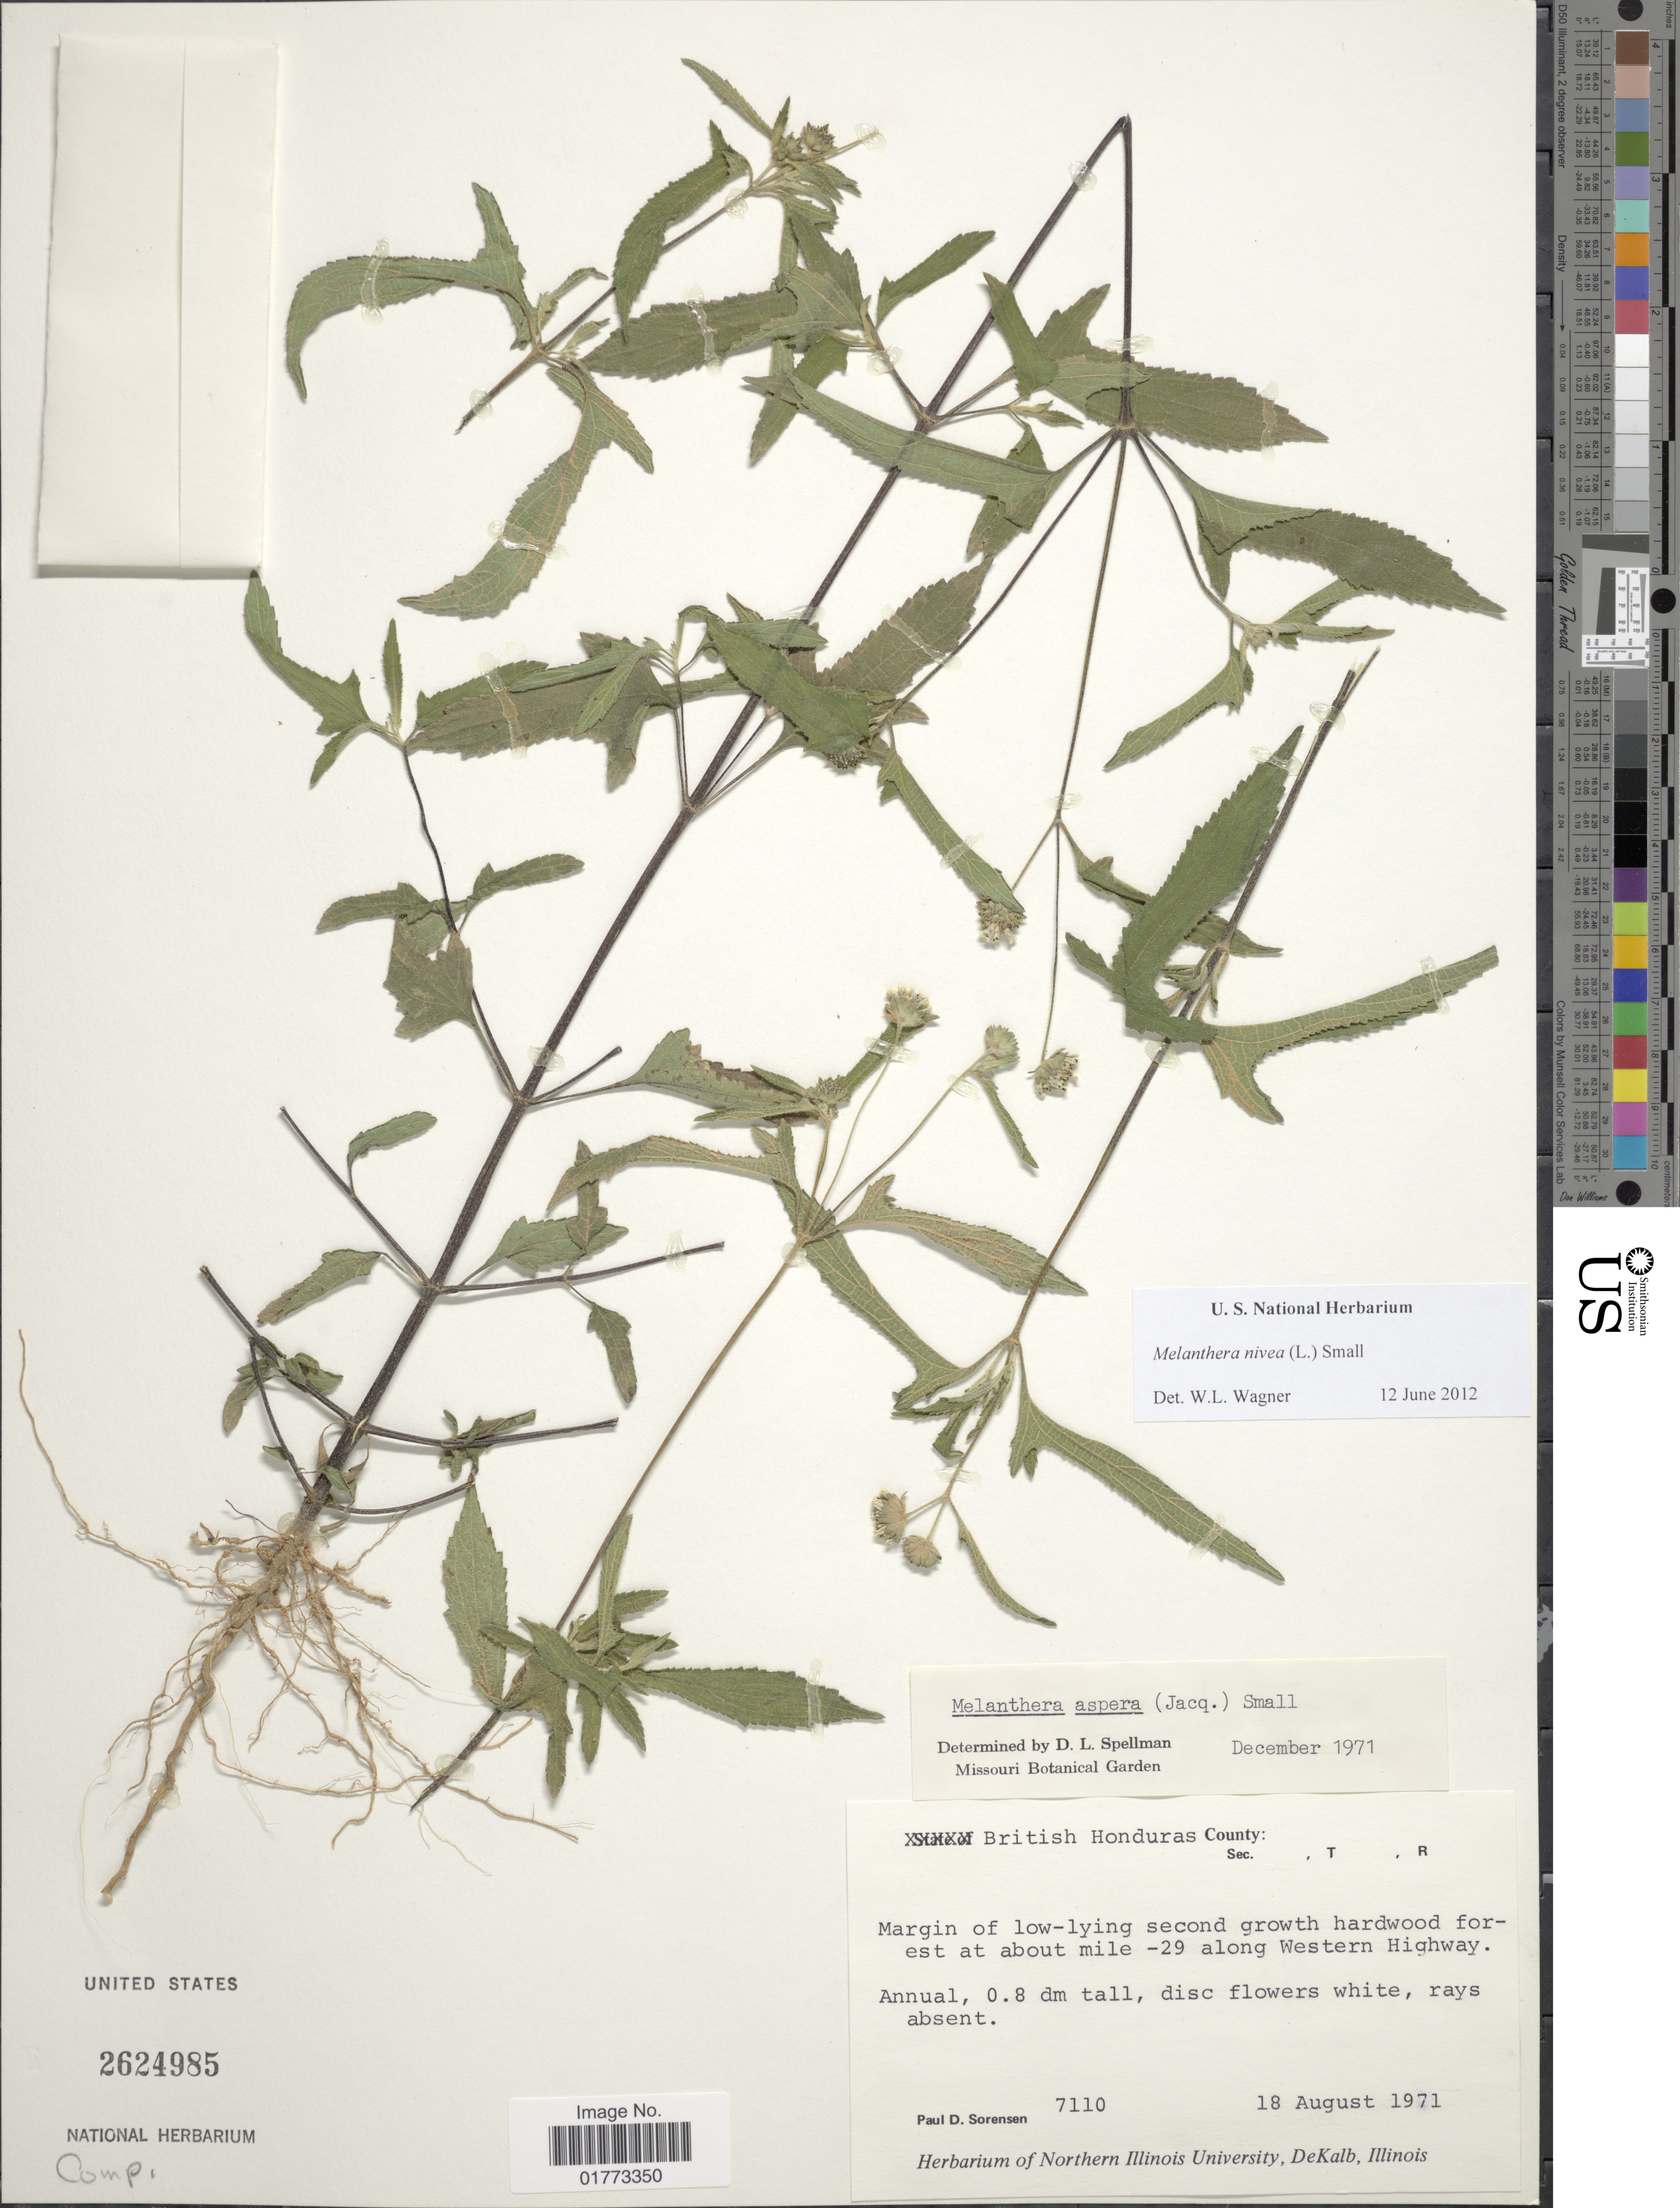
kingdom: Plantae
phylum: Tracheophyta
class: Magnoliopsida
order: Asterales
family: Asteraceae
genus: Melanthera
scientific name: Melanthera nivea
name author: (L.) Small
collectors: P. Sorensen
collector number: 7110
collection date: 1971-08-18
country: Belize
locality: British Honduras, Margin of low-lying second growth hardwood forest at about mile 29 along Western Highway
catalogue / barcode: US 2624985